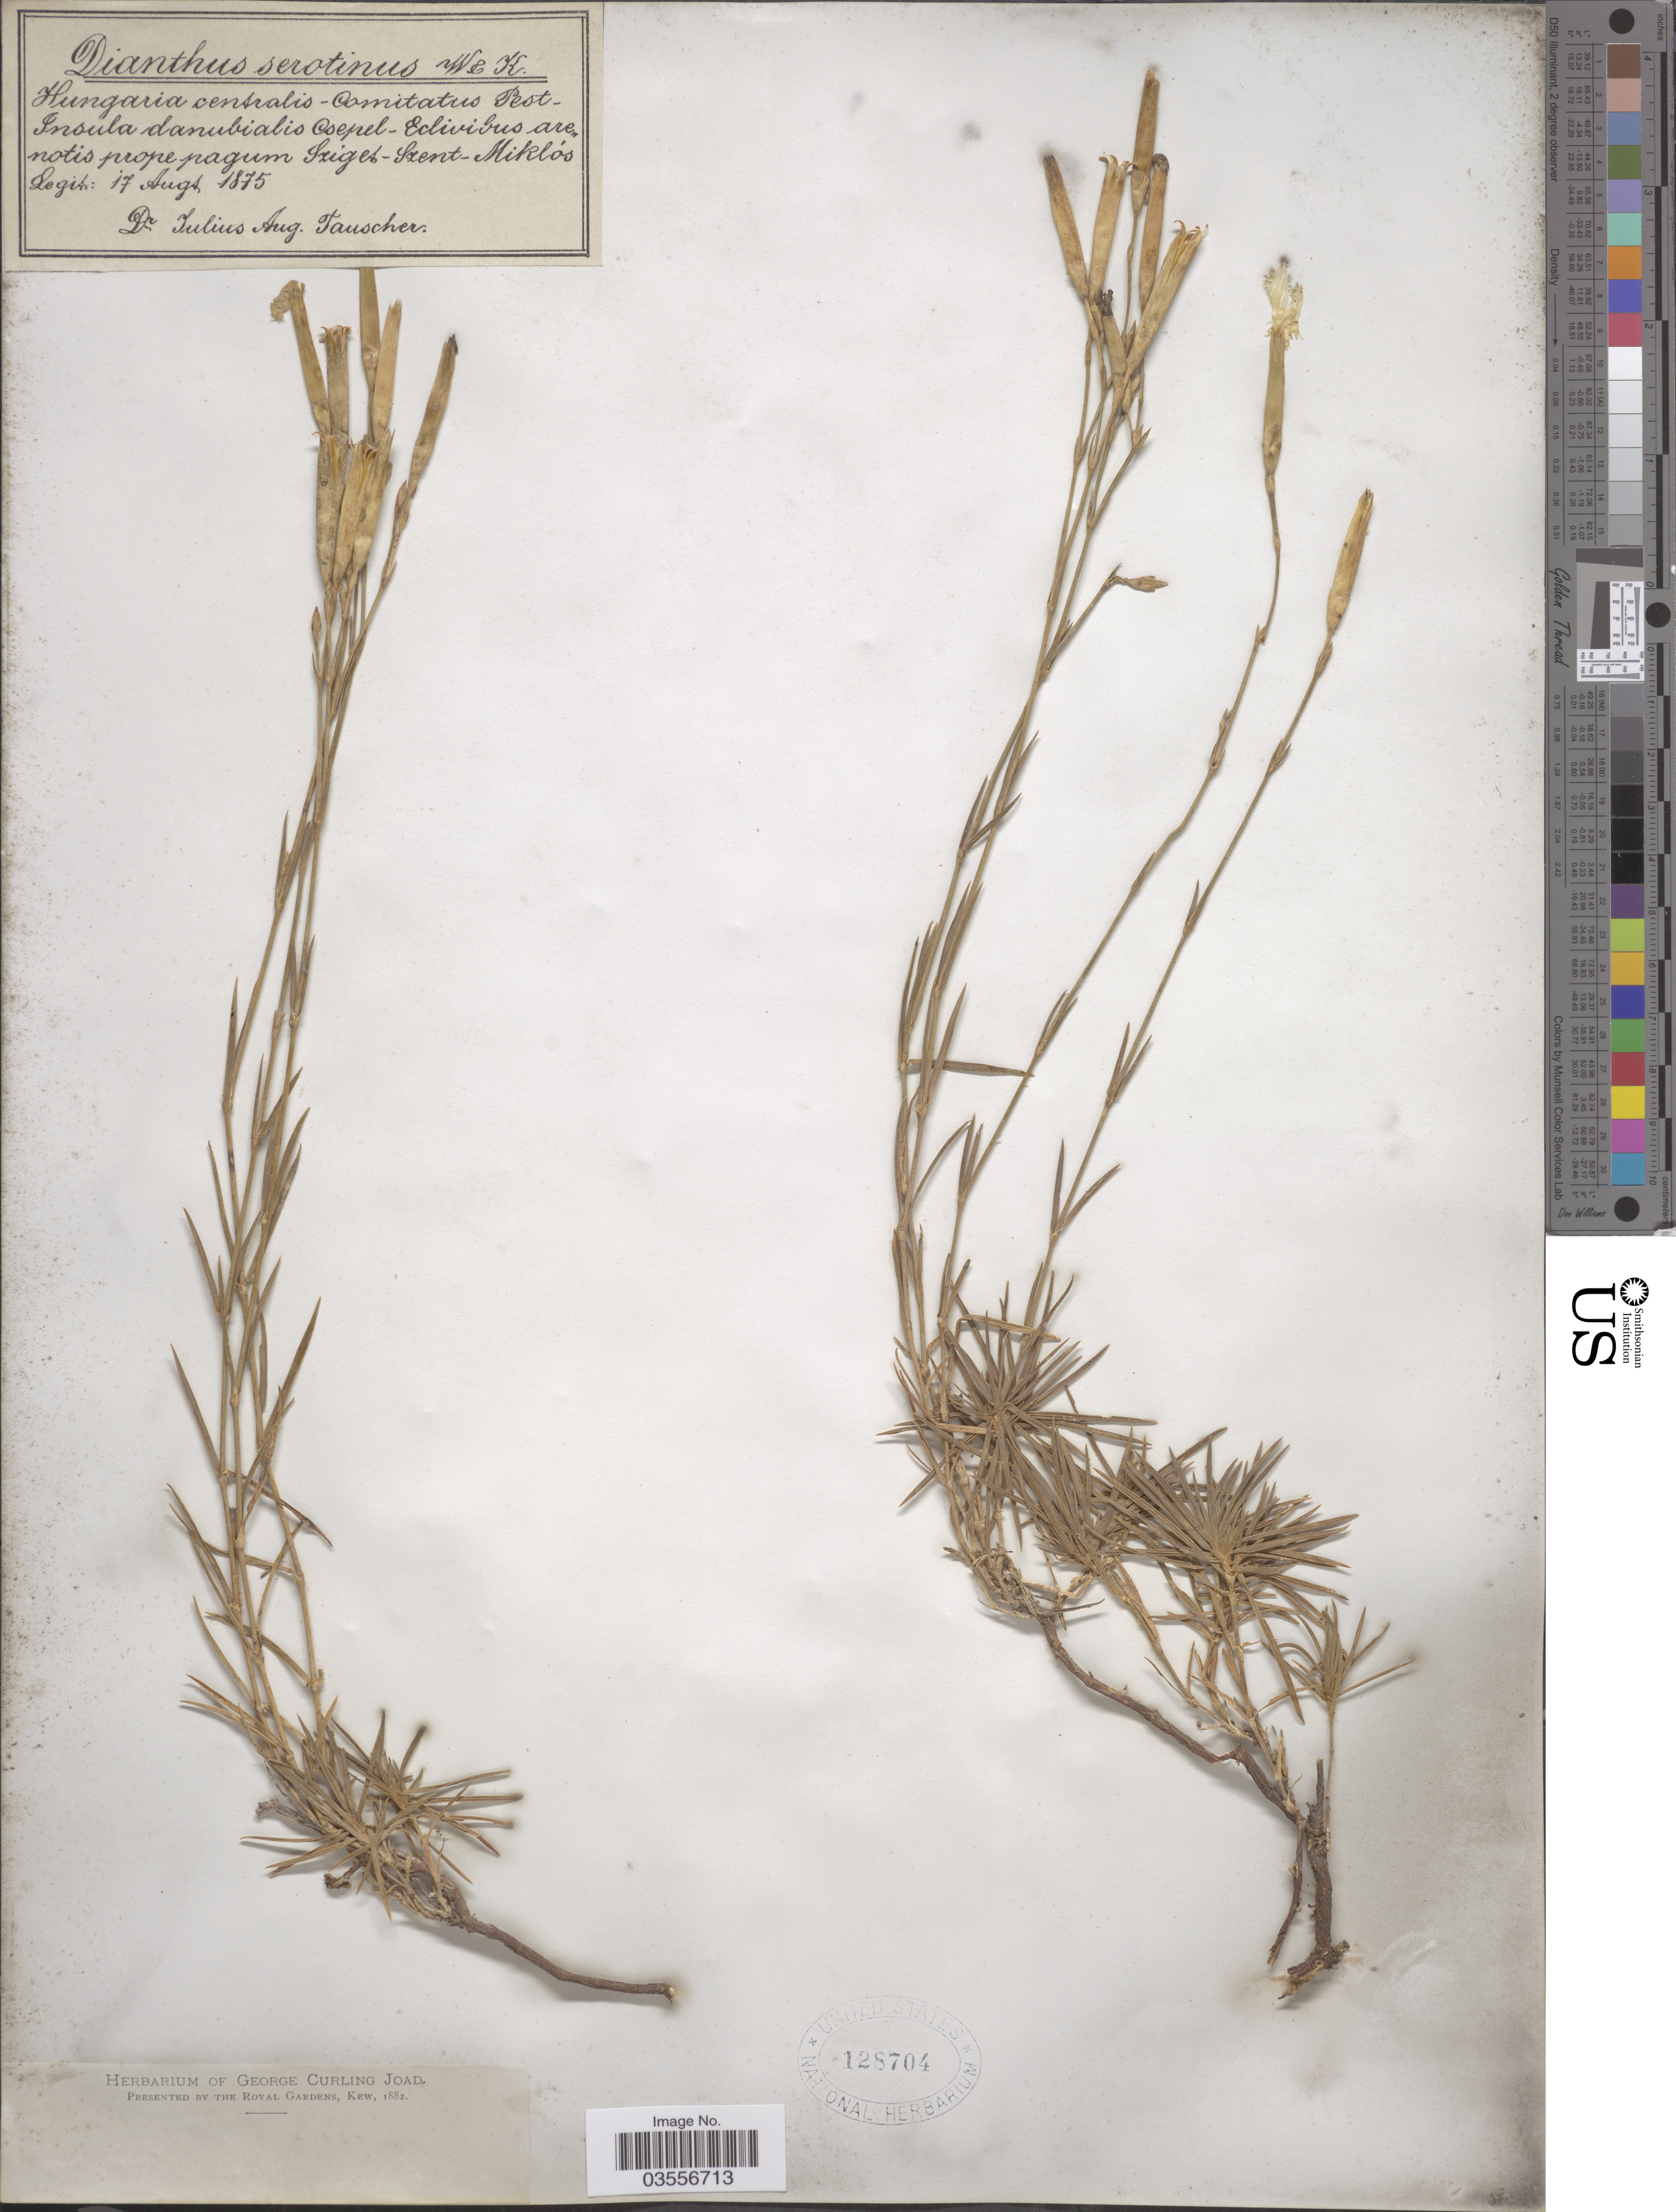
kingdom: Plantae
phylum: Tracheophyta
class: Magnoliopsida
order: Caryophyllales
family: Caryophyllaceae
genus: Dianthus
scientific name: Dianthus serotinus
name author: Waldst. & Kit.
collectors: J. Tauscher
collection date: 1875-08-17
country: Hungary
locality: Hungaria centralis-Comitatus Pest- Insula danubialis Csepel-Eclivibus arenotis prope pagum Sziget-Szent-Miklós [interpreted].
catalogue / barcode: US 128704